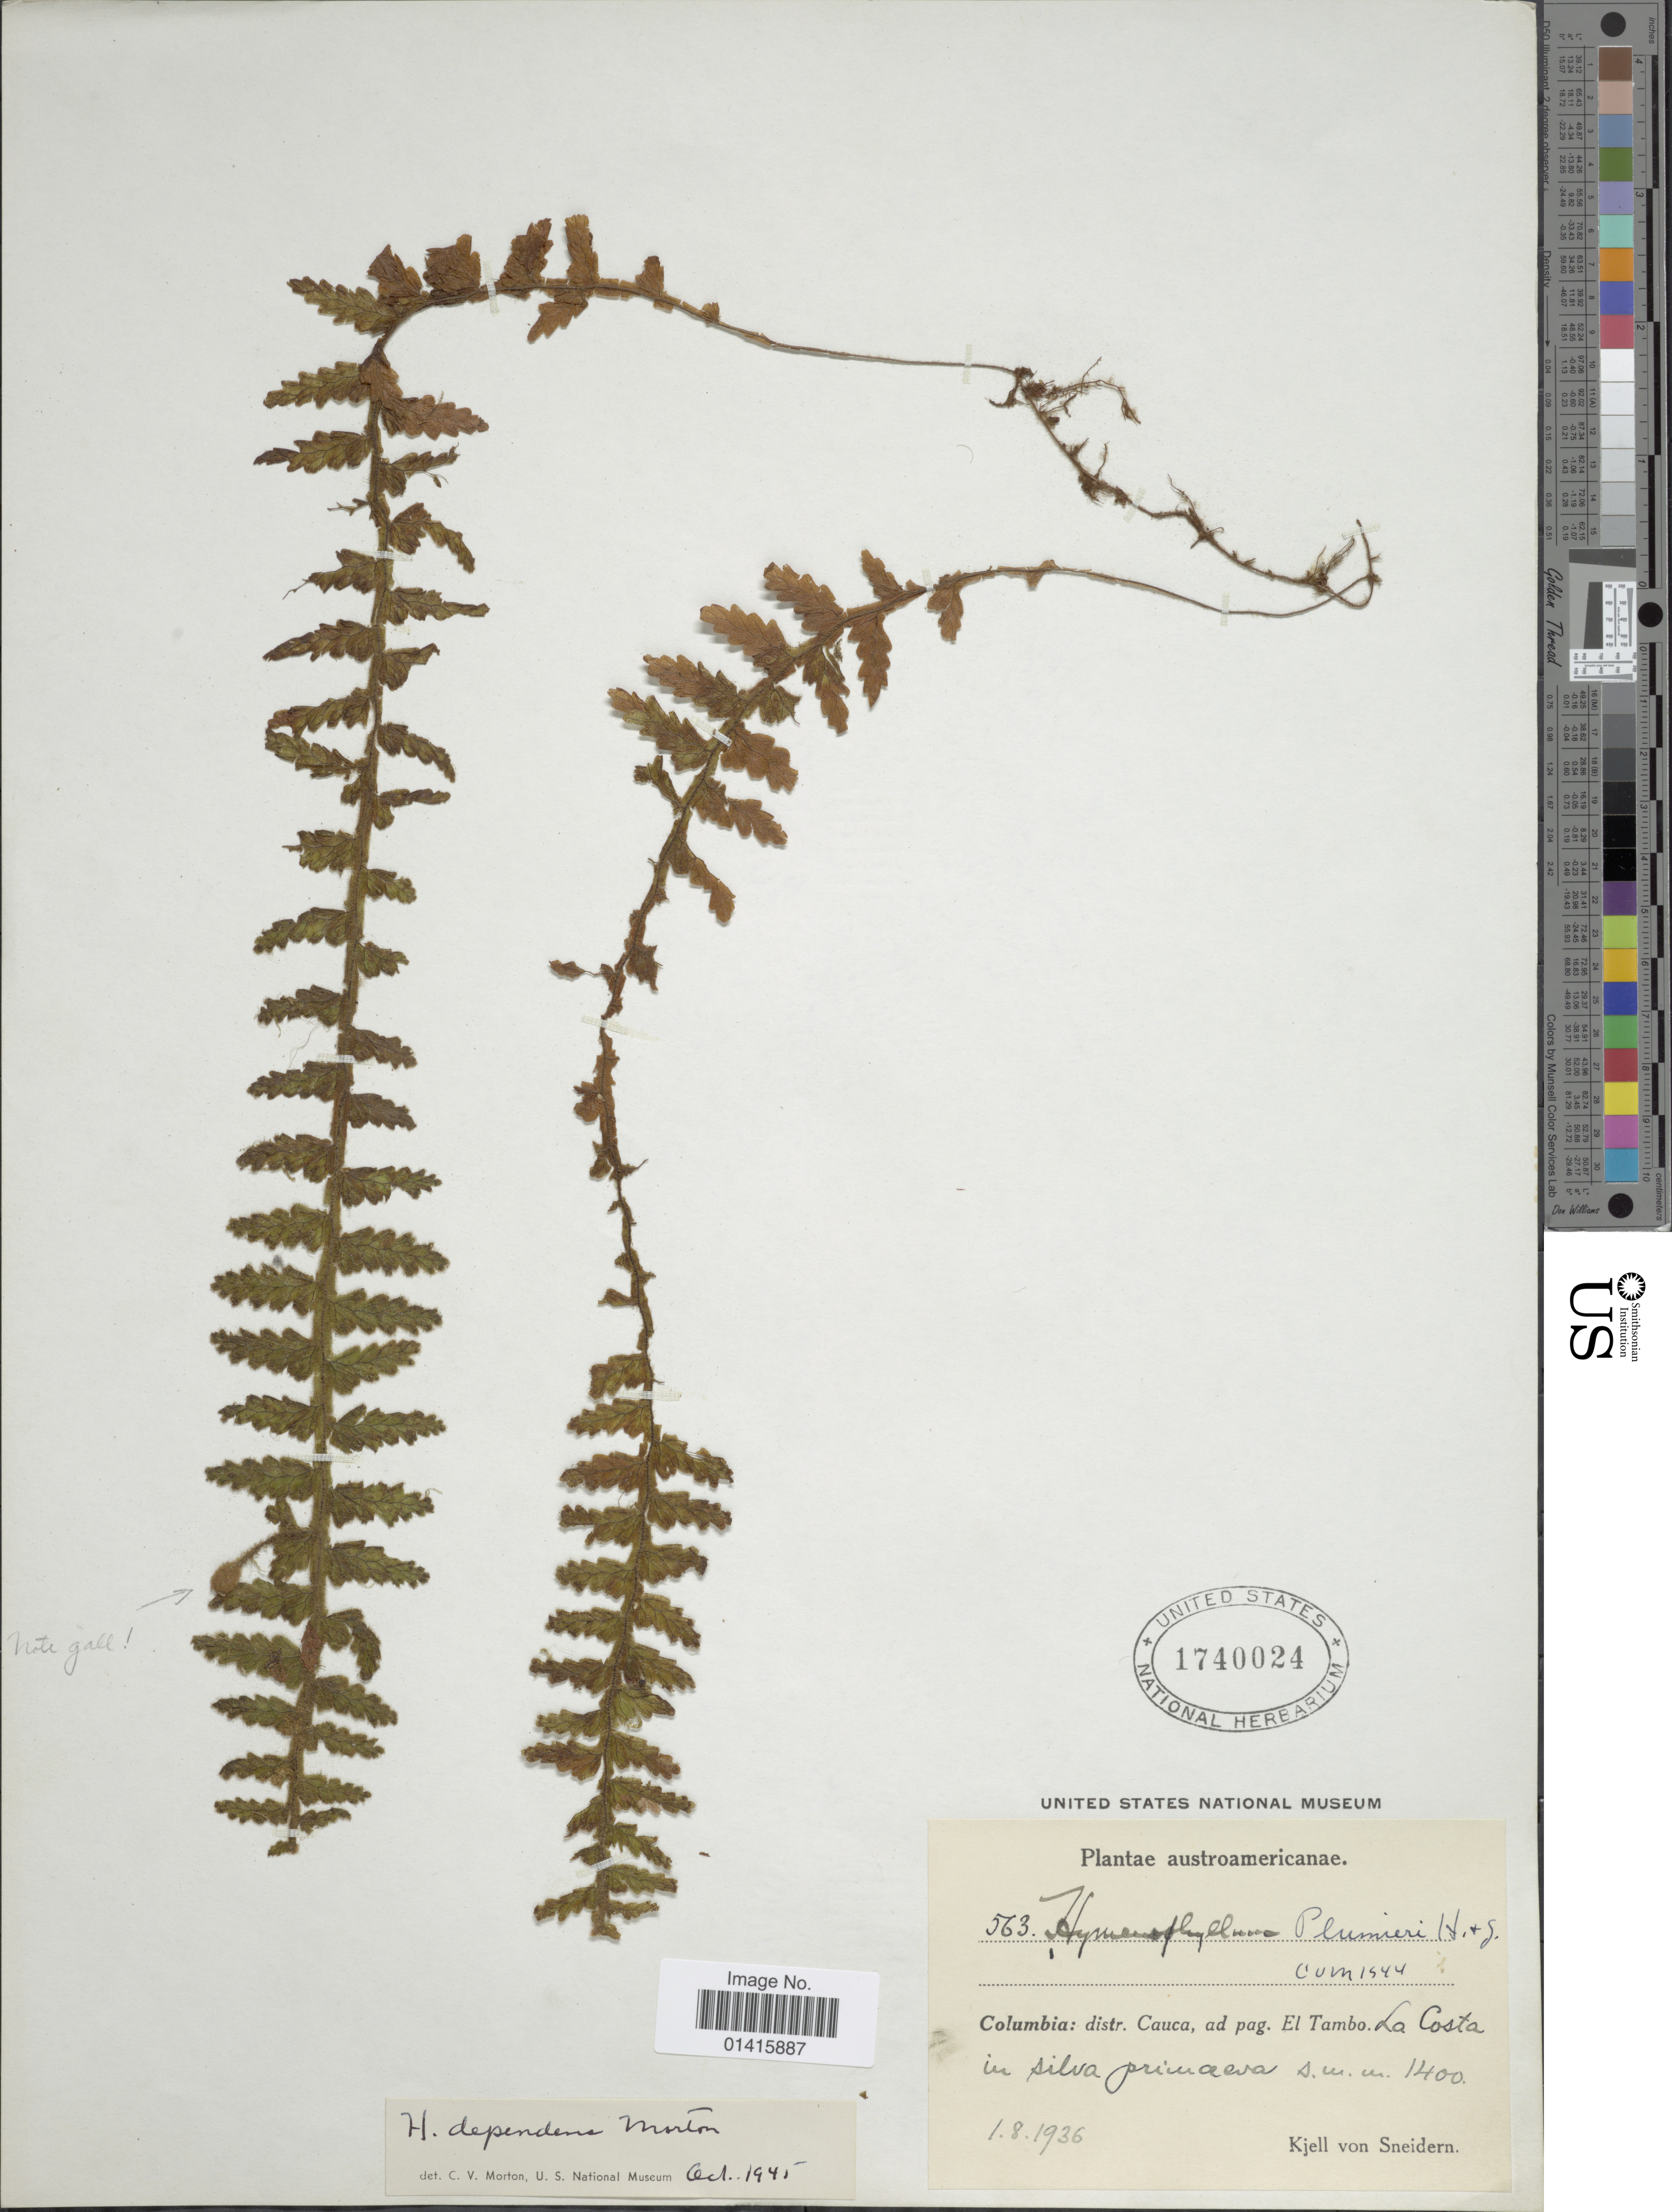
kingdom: Plantae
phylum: Tracheophyta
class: Polypodiopsida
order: Hymenophyllales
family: Hymenophyllaceae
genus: Hymenophyllum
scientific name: Hymenophyllum dependens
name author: C.V. Morton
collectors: K. von Sneidern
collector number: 563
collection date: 1936-08-01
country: Colombia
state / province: Cauca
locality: Distr. Cauca, ad pag. El Tambo, La Costa in silva primaeva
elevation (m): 1400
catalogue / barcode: US 1740024